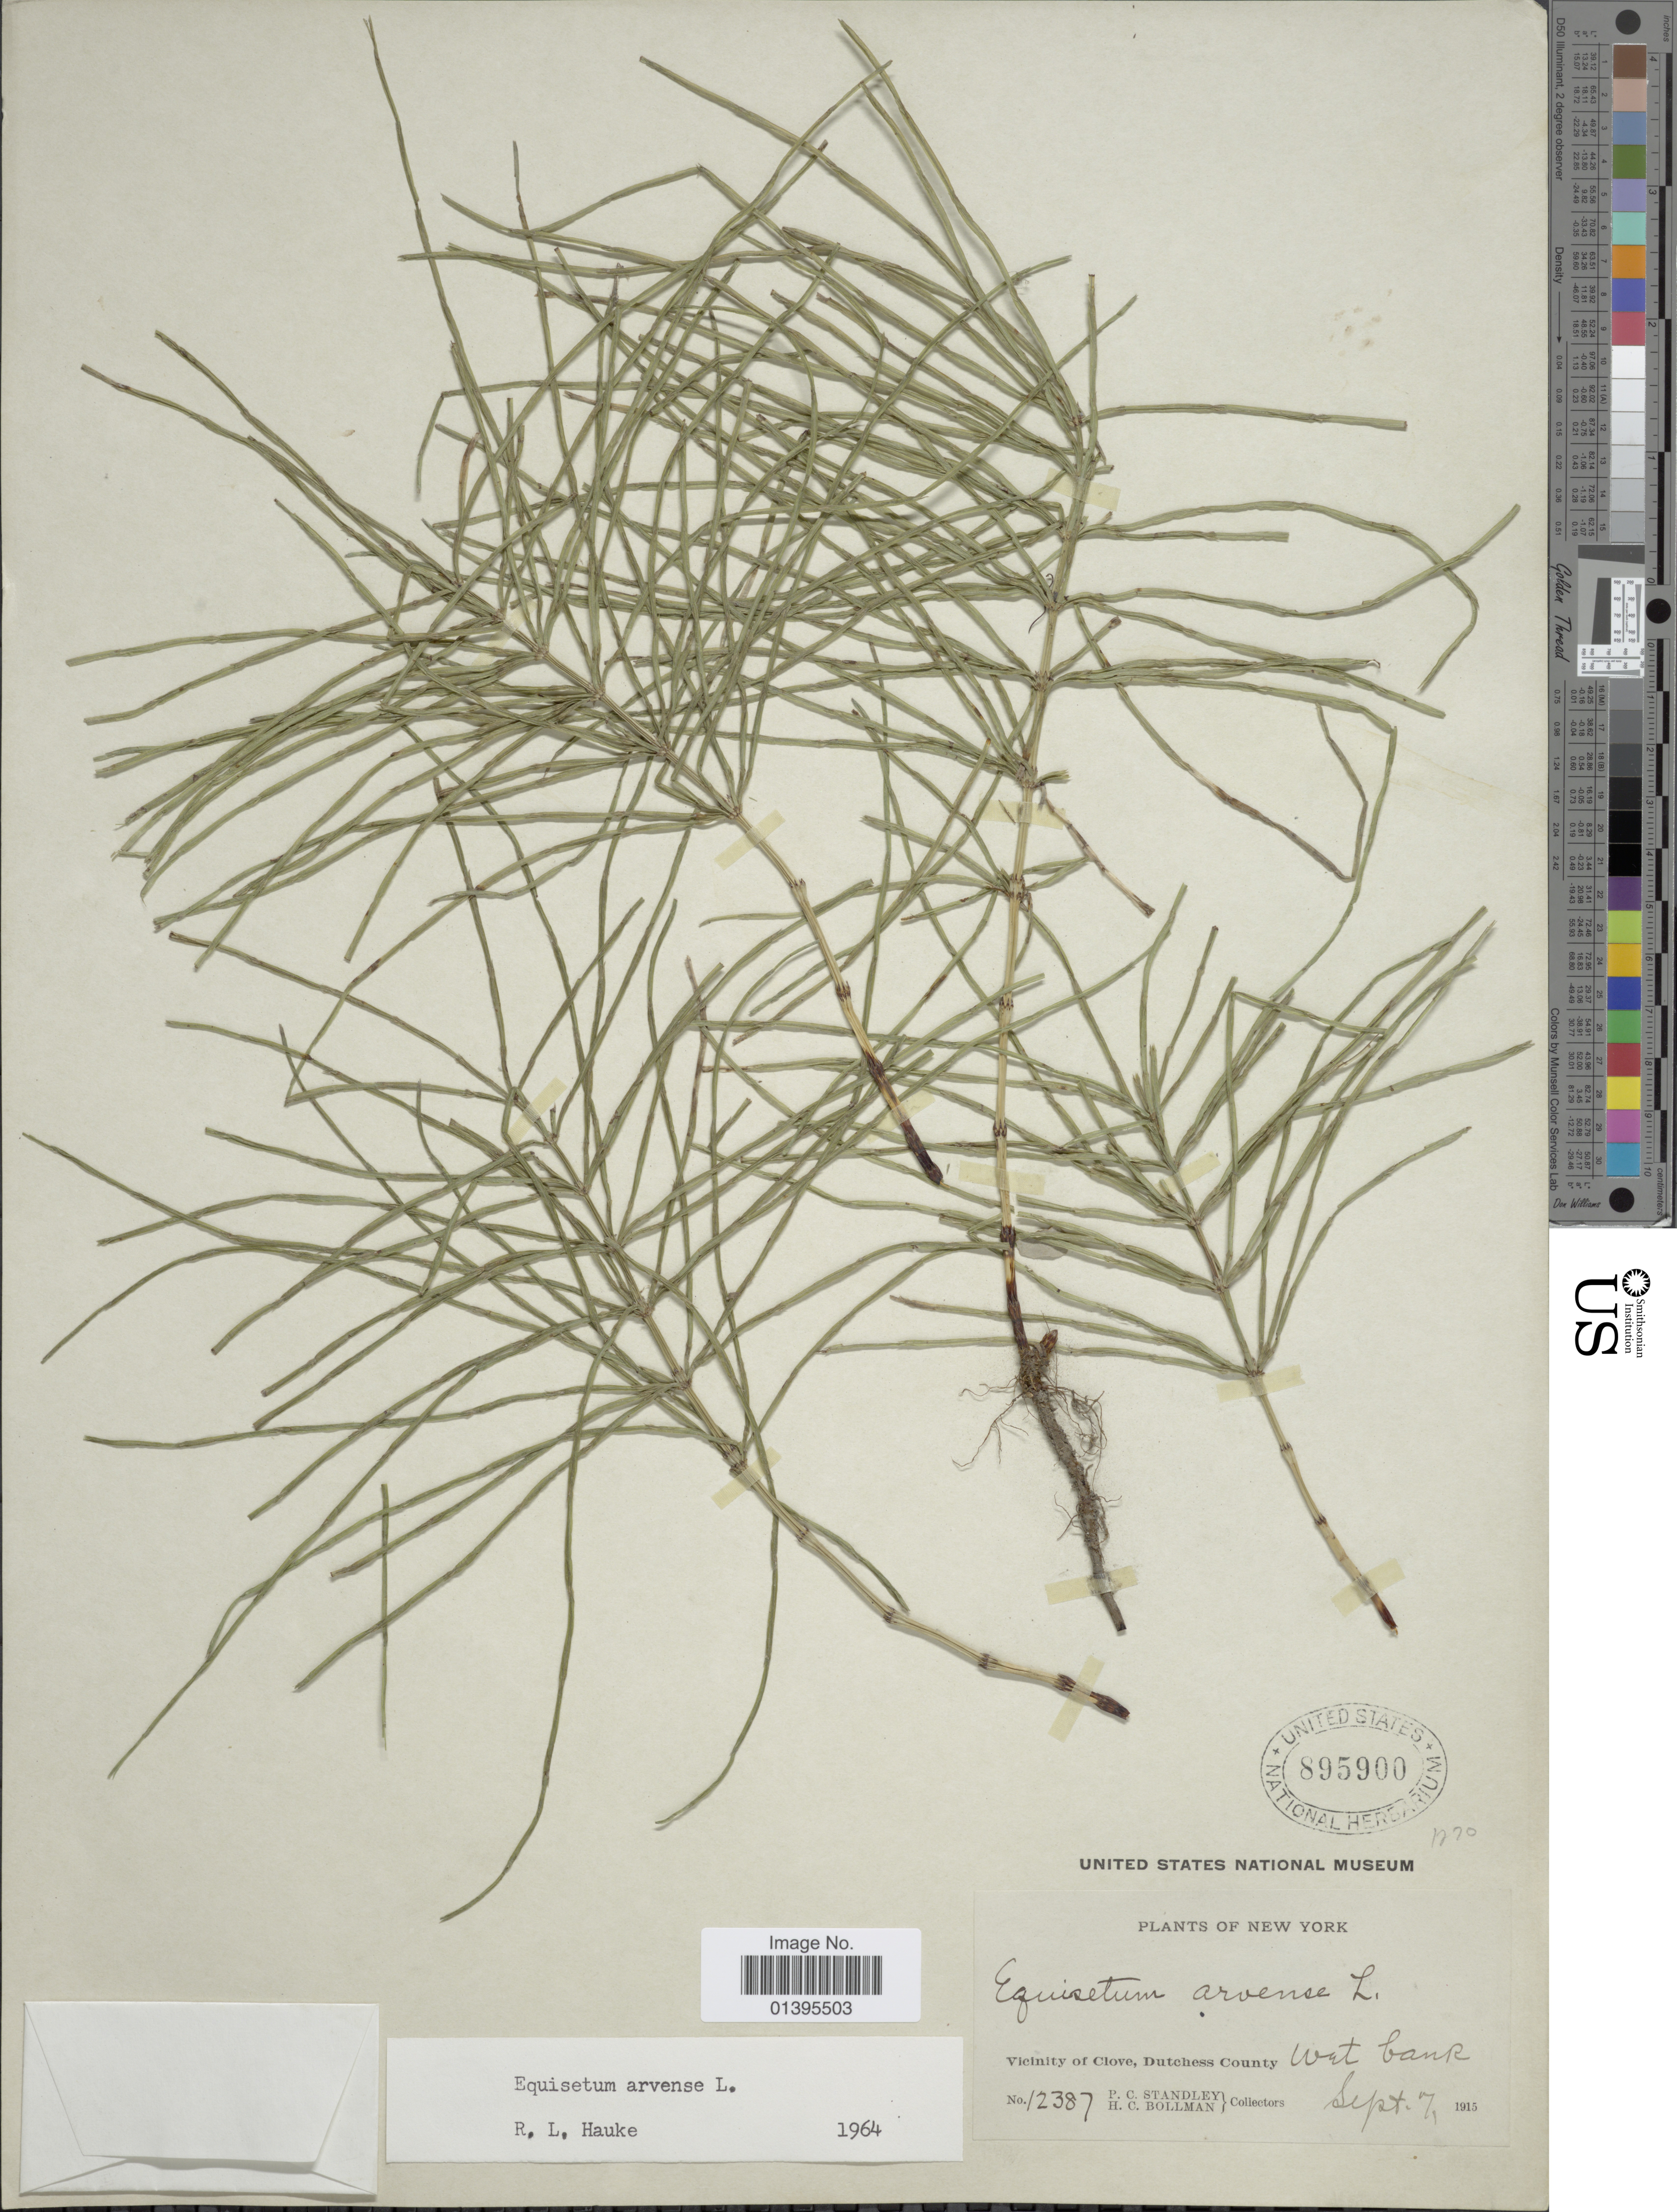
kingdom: Plantae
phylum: Tracheophyta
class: Polypodiopsida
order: Equisetales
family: Equisetaceae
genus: Equisetum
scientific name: Equisetum arvense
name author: L.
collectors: P. C. Standley & H. C. Bollman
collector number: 12387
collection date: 1915-09-07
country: United States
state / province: New York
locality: Vicinity of Clove, Dutchess County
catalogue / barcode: US 895900